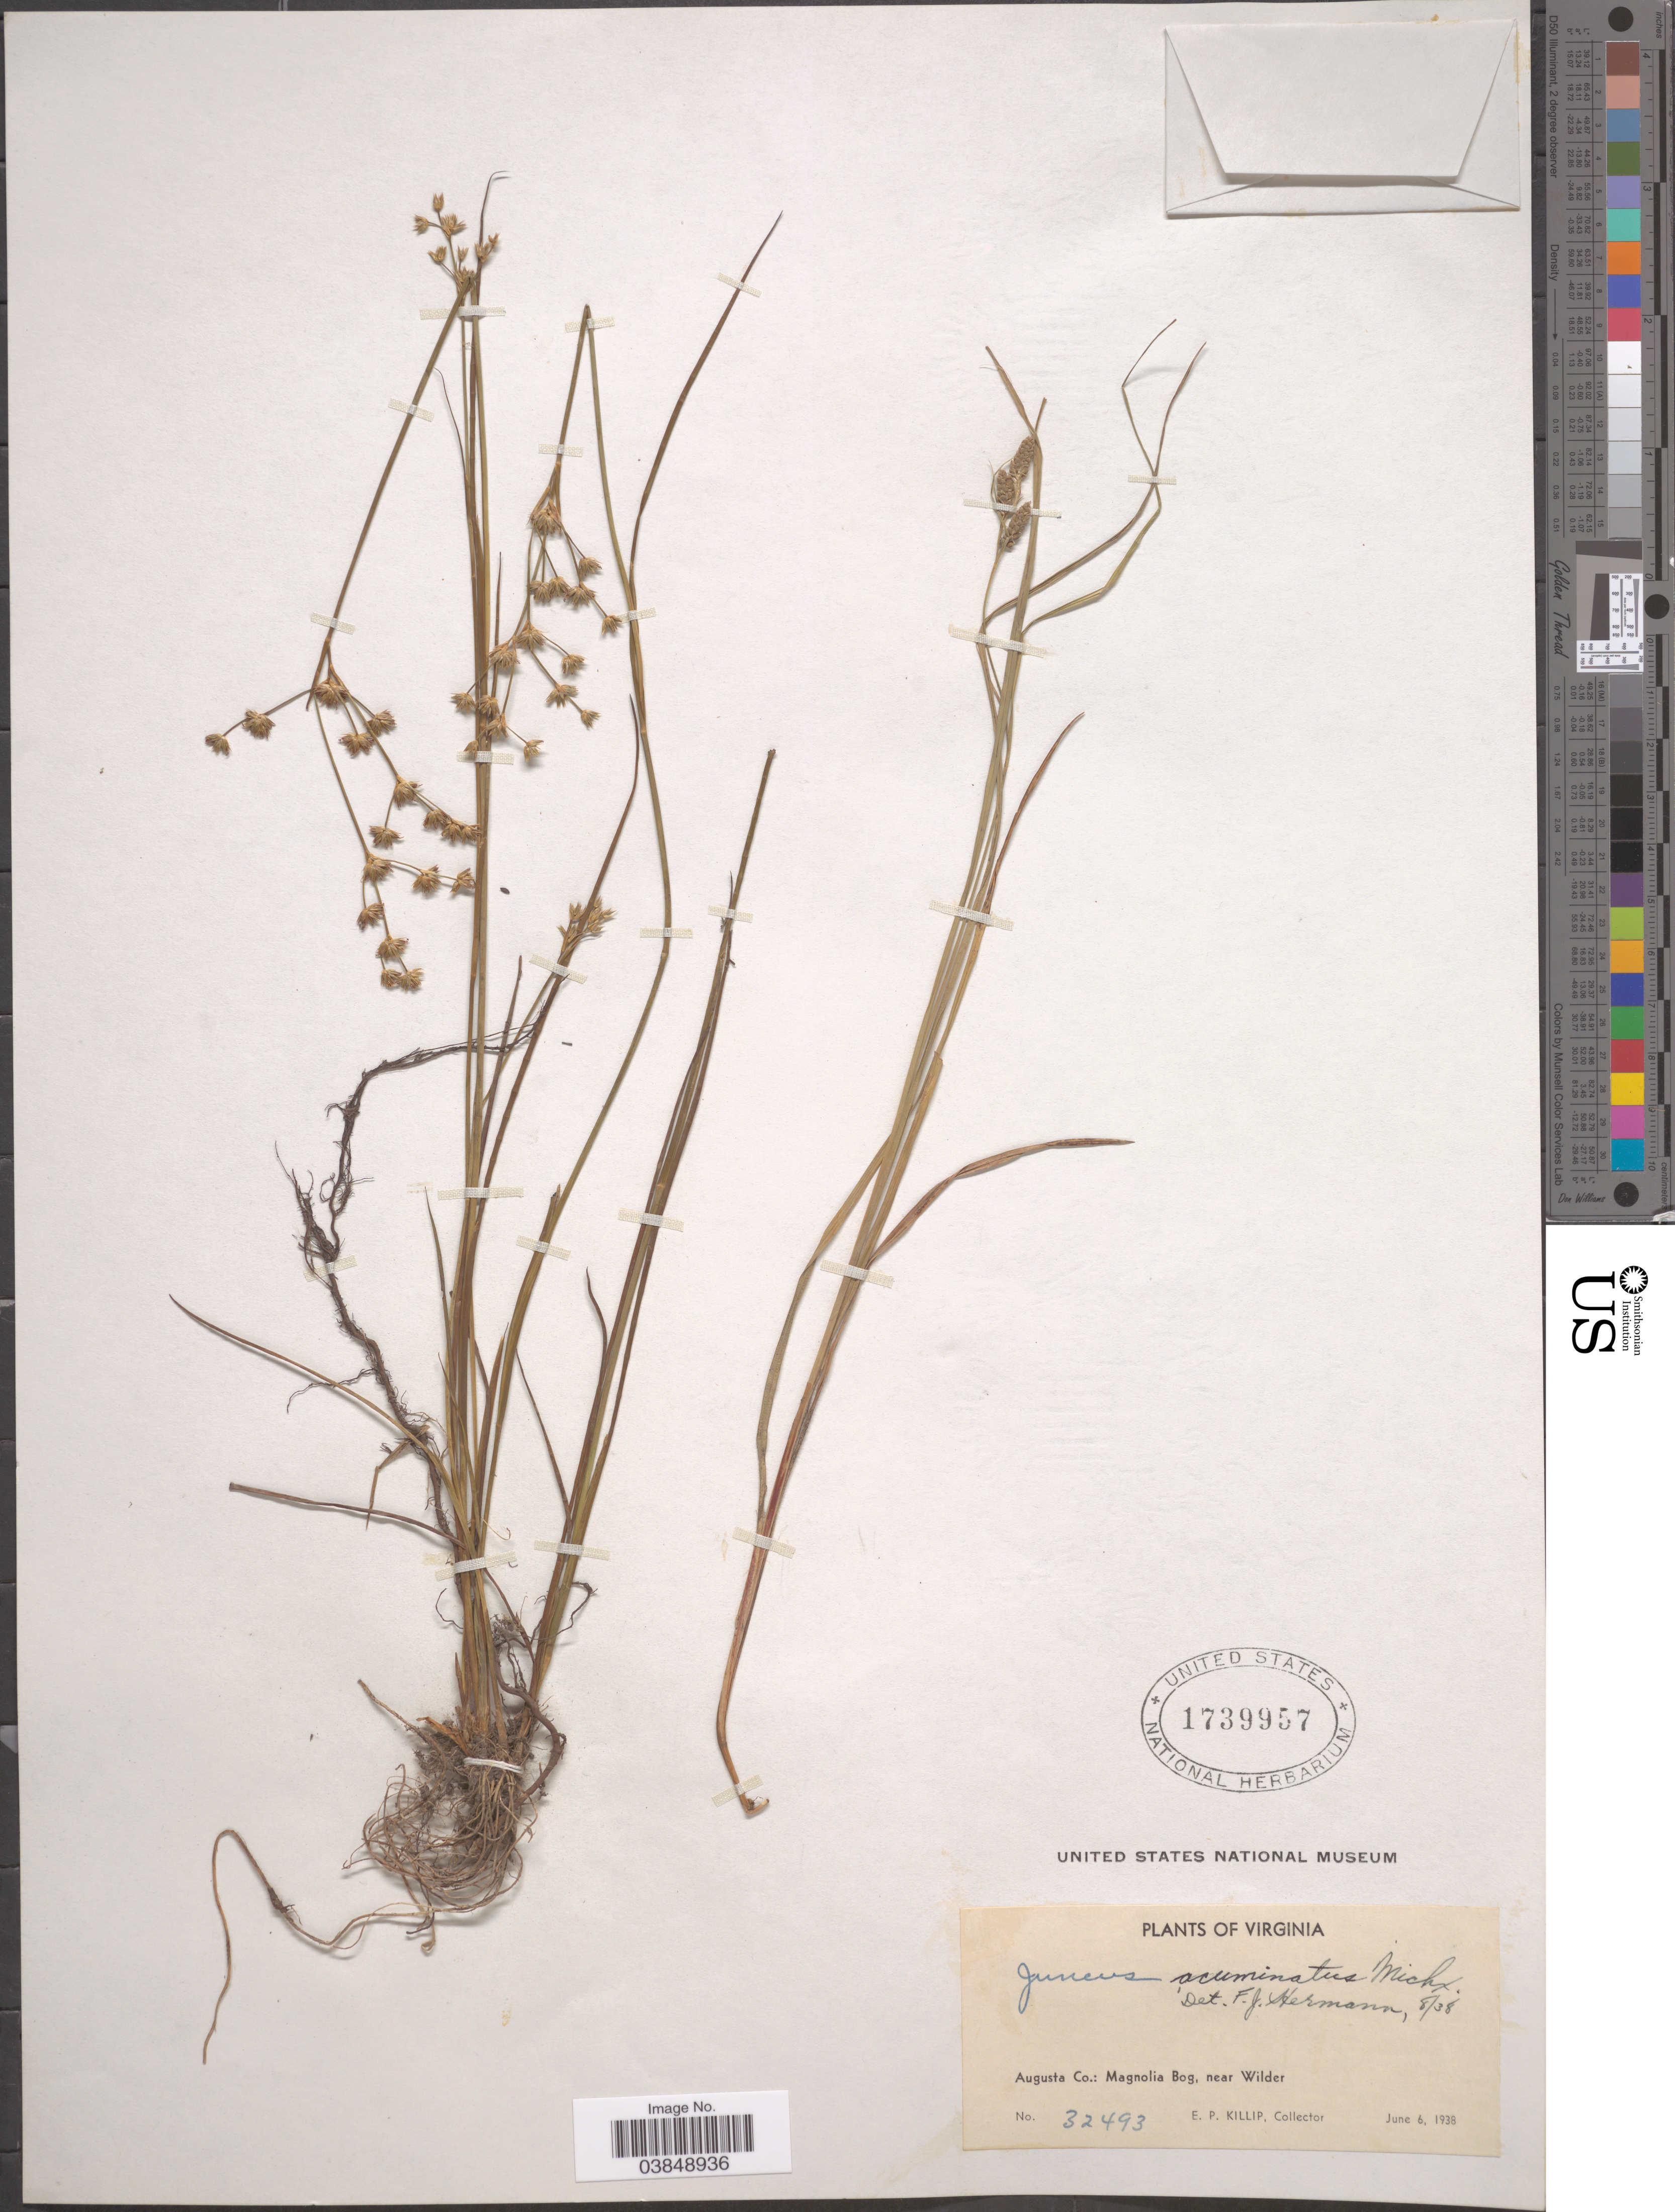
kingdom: Plantae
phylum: Tracheophyta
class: Liliopsida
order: Poales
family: Juncaceae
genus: Juncus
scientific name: Juncus acuminatus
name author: Michx.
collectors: E. P. Killip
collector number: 32493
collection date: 1938-06-06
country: United States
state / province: Virginia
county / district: Augusta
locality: Augusta Co.: Magnolia Bog, near Wilder.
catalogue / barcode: US 1739957